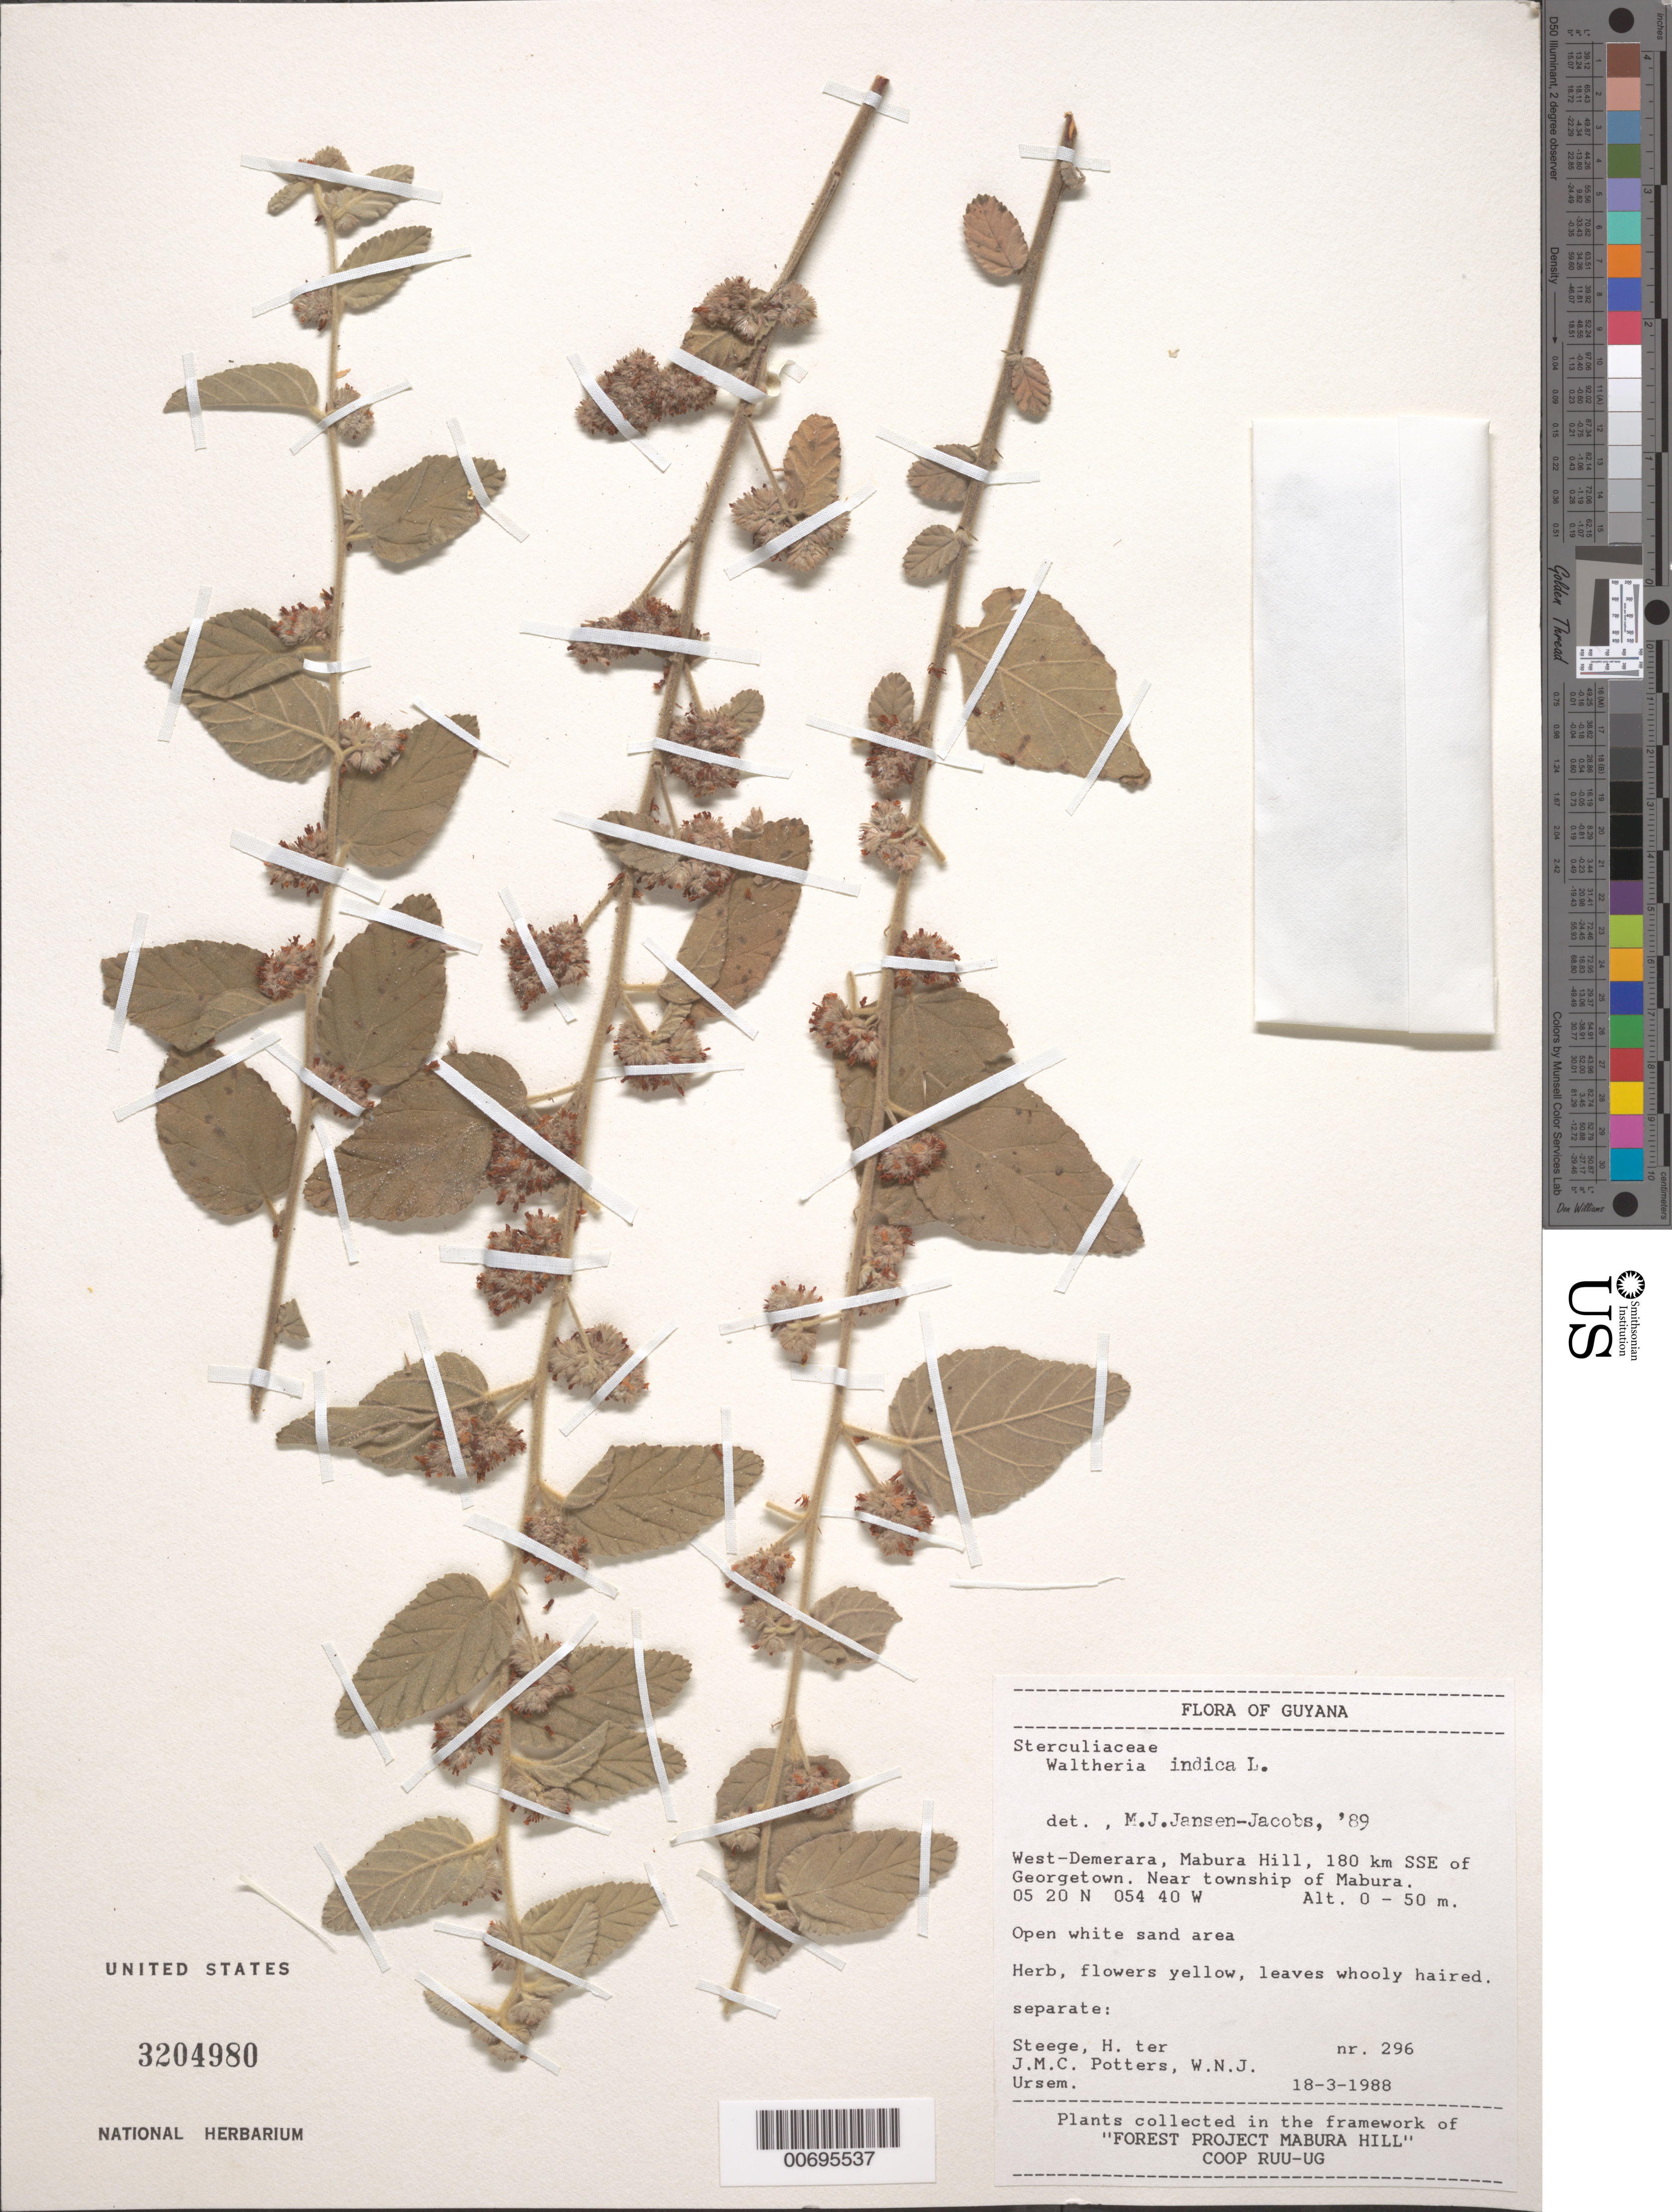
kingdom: Plantae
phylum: Tracheophyta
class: Magnoliopsida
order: Malvales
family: Malvaceae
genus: Waltheria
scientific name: Waltheria indica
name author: L.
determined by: Jansen-Jacobs, M. J., (U), Nationaal Herbarium Nederland, Utrecht University branch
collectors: H. ter Steege, J. Potters & W. Ursem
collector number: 296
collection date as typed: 18-Mar-88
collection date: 1988-03-18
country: Guyana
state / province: U. Demerara-Berbice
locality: Mabura Hill, 180 km SSE of Georgetown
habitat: Open white sand area.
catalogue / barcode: US 3204980